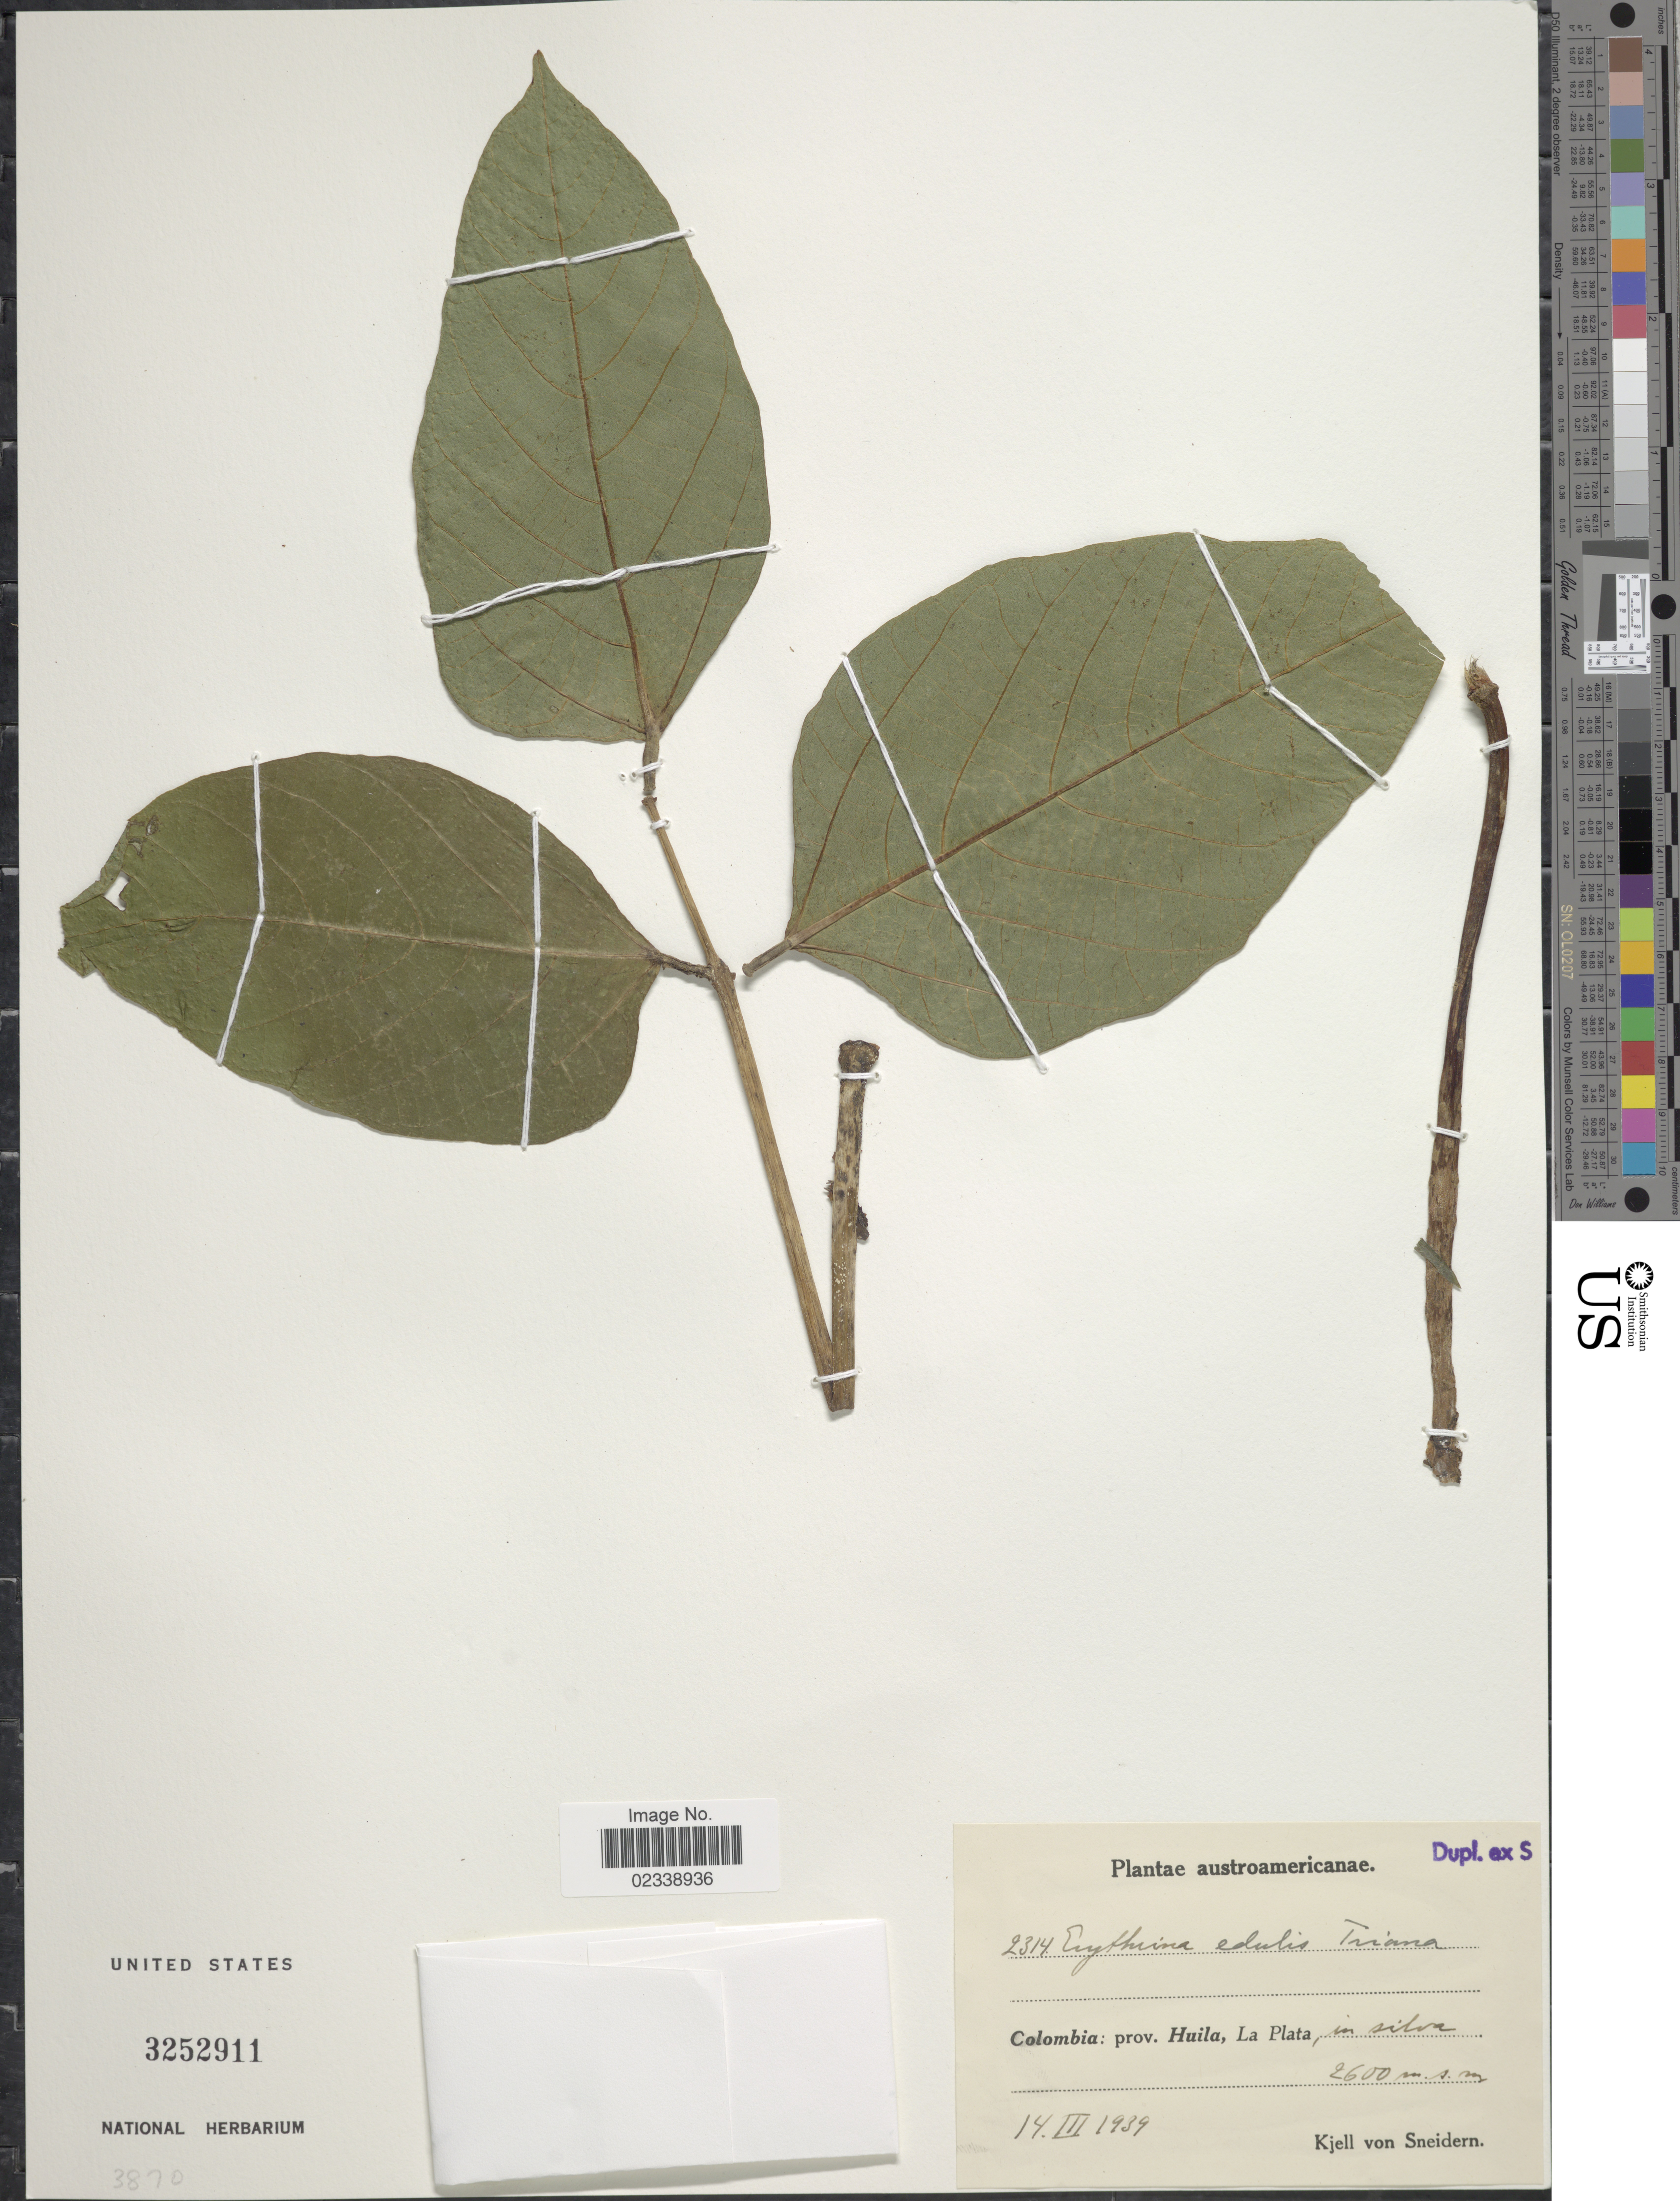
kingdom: Plantae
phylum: Tracheophyta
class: Magnoliopsida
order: Fabales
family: Fabaceae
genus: Erythrina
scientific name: Erythrina edulis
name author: Triana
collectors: K. von Sneidern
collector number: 2314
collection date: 1939-03-14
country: Colombia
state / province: Huila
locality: La Plata, in silva.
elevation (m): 2600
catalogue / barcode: US 3252911